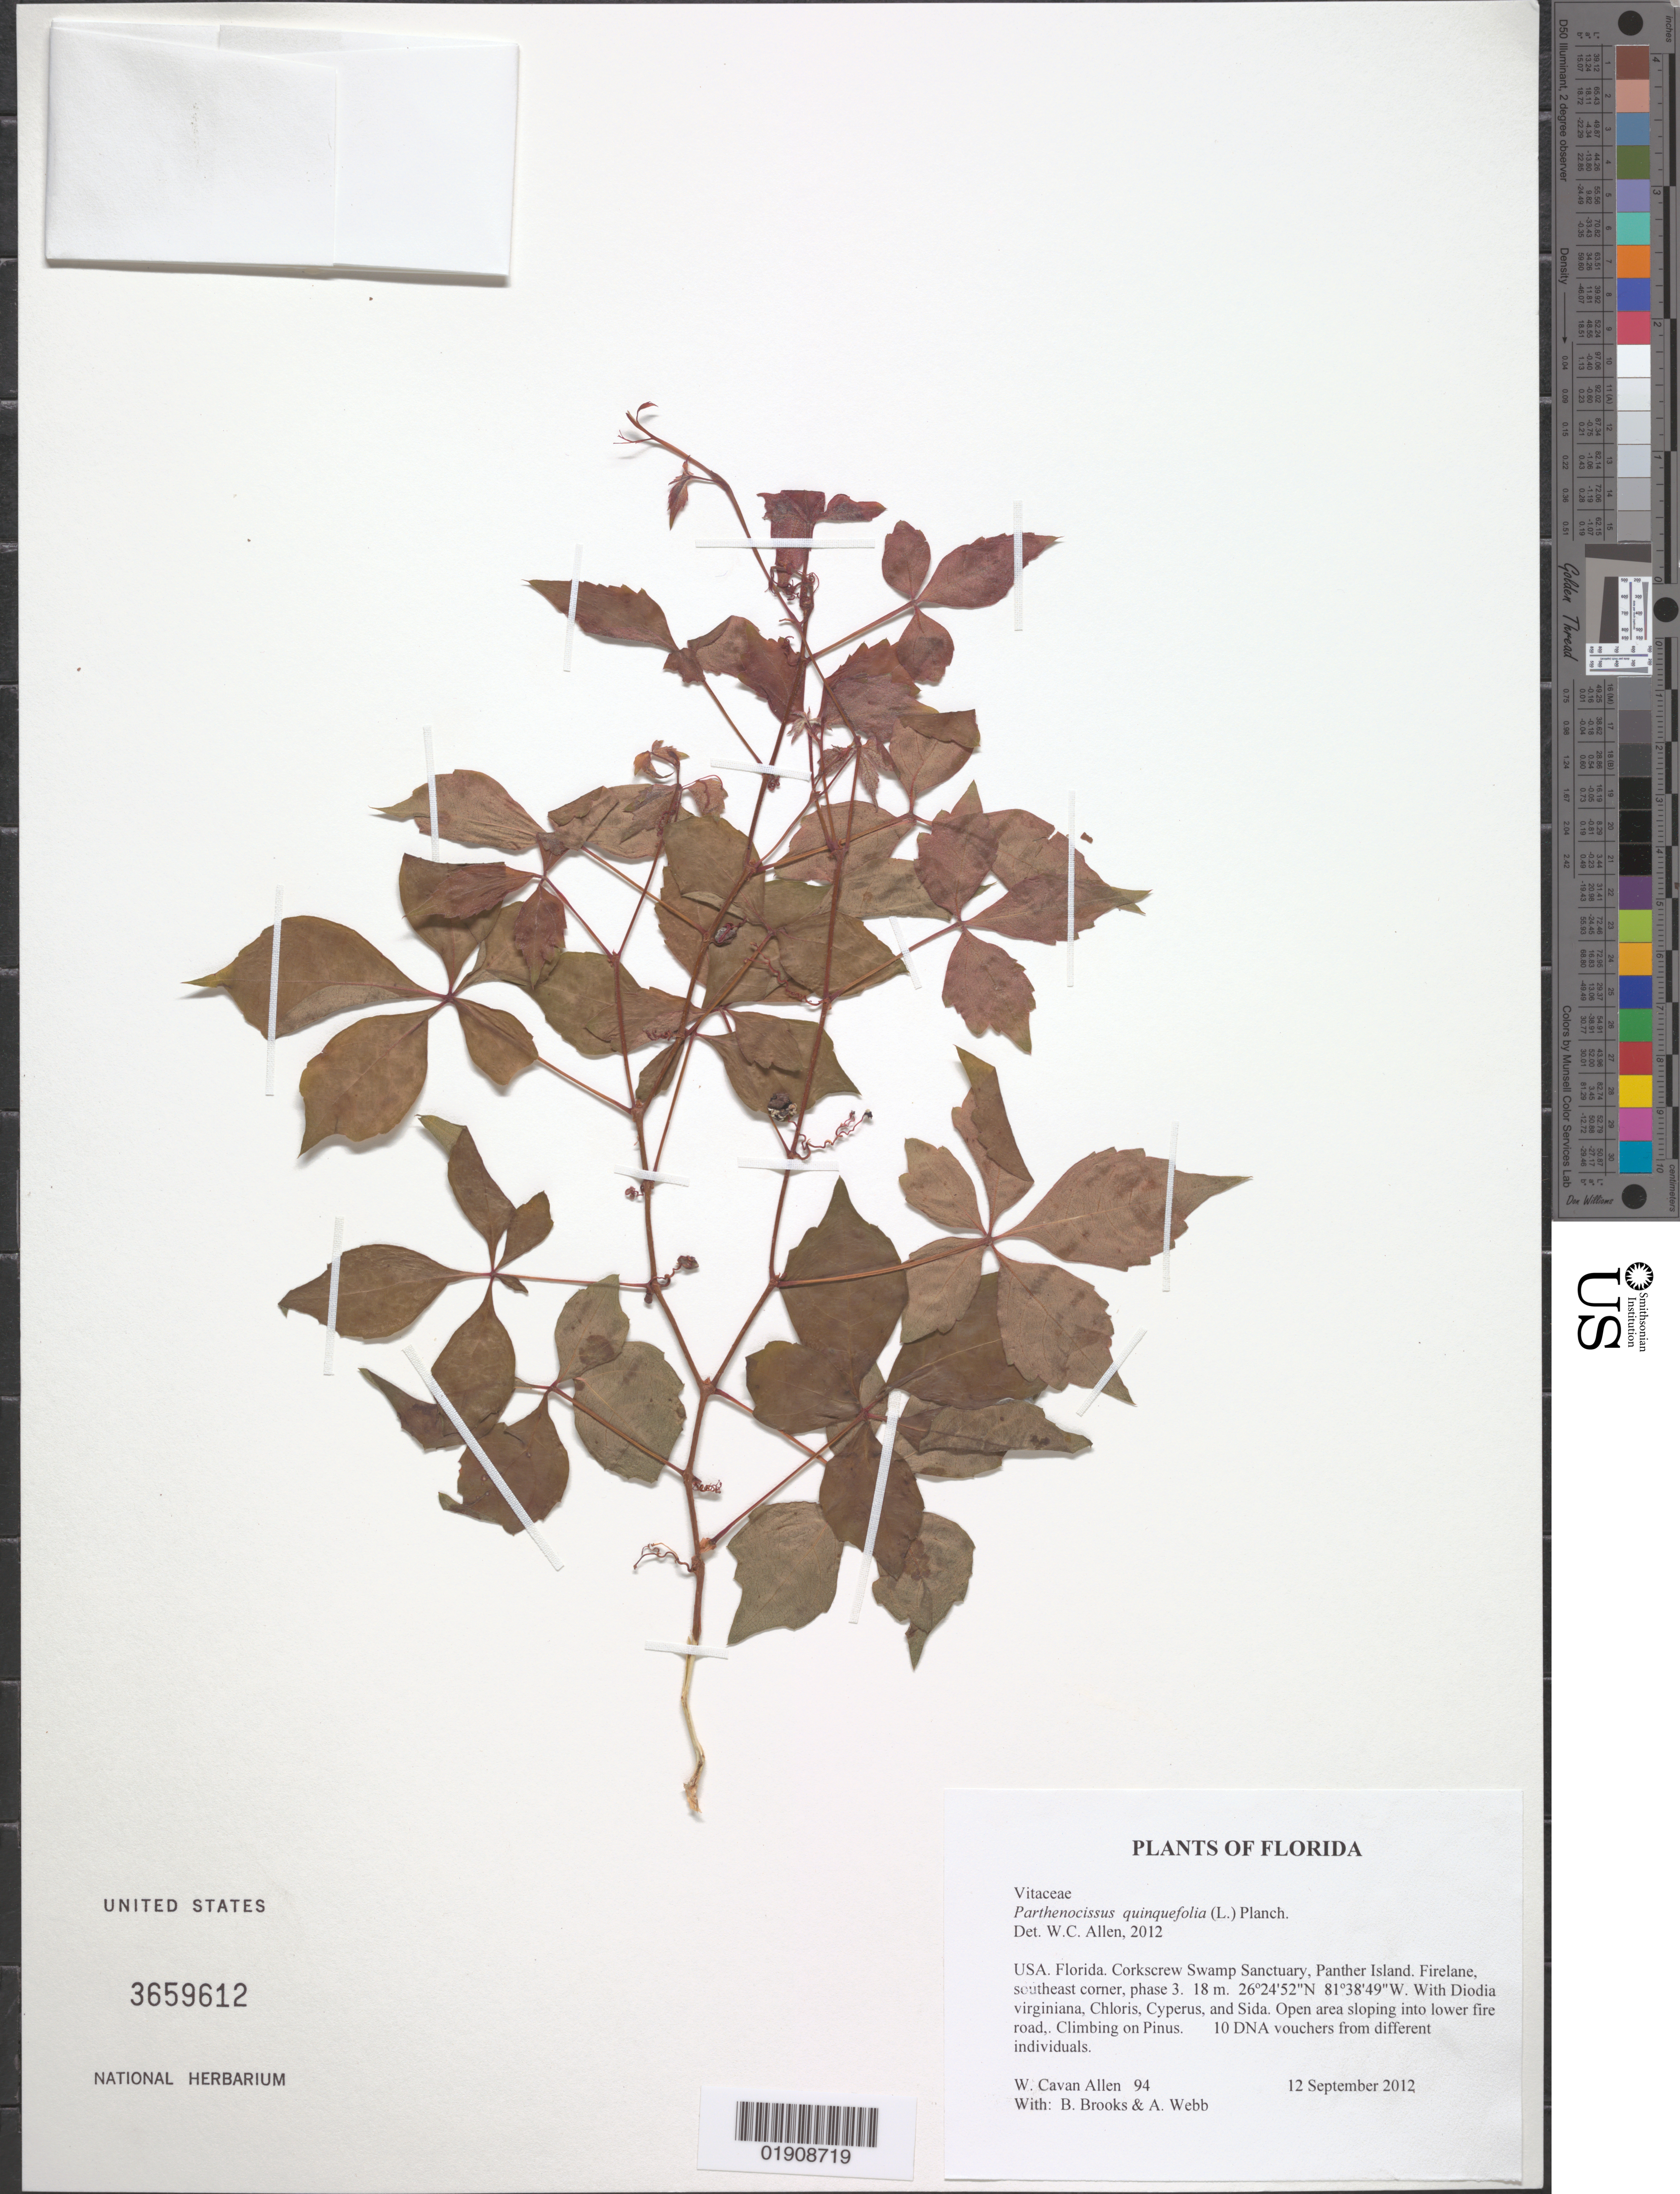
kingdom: Plantae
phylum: Tracheophyta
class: Magnoliopsida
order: Vitales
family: Vitaceae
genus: Parthenocissus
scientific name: Parthenocissus quinquefolia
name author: (L.) Planch.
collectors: W. C. Allen, B. Brooks & A. Webb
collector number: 94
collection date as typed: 12 September 2012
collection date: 2012-09-12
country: United States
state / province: Florida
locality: Corkscrew Swamp Sanctuary, Panther Island. Firelane, SE corner, phase 3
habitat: Open area sloping into lower fire road.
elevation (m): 18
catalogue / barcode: US 3659612